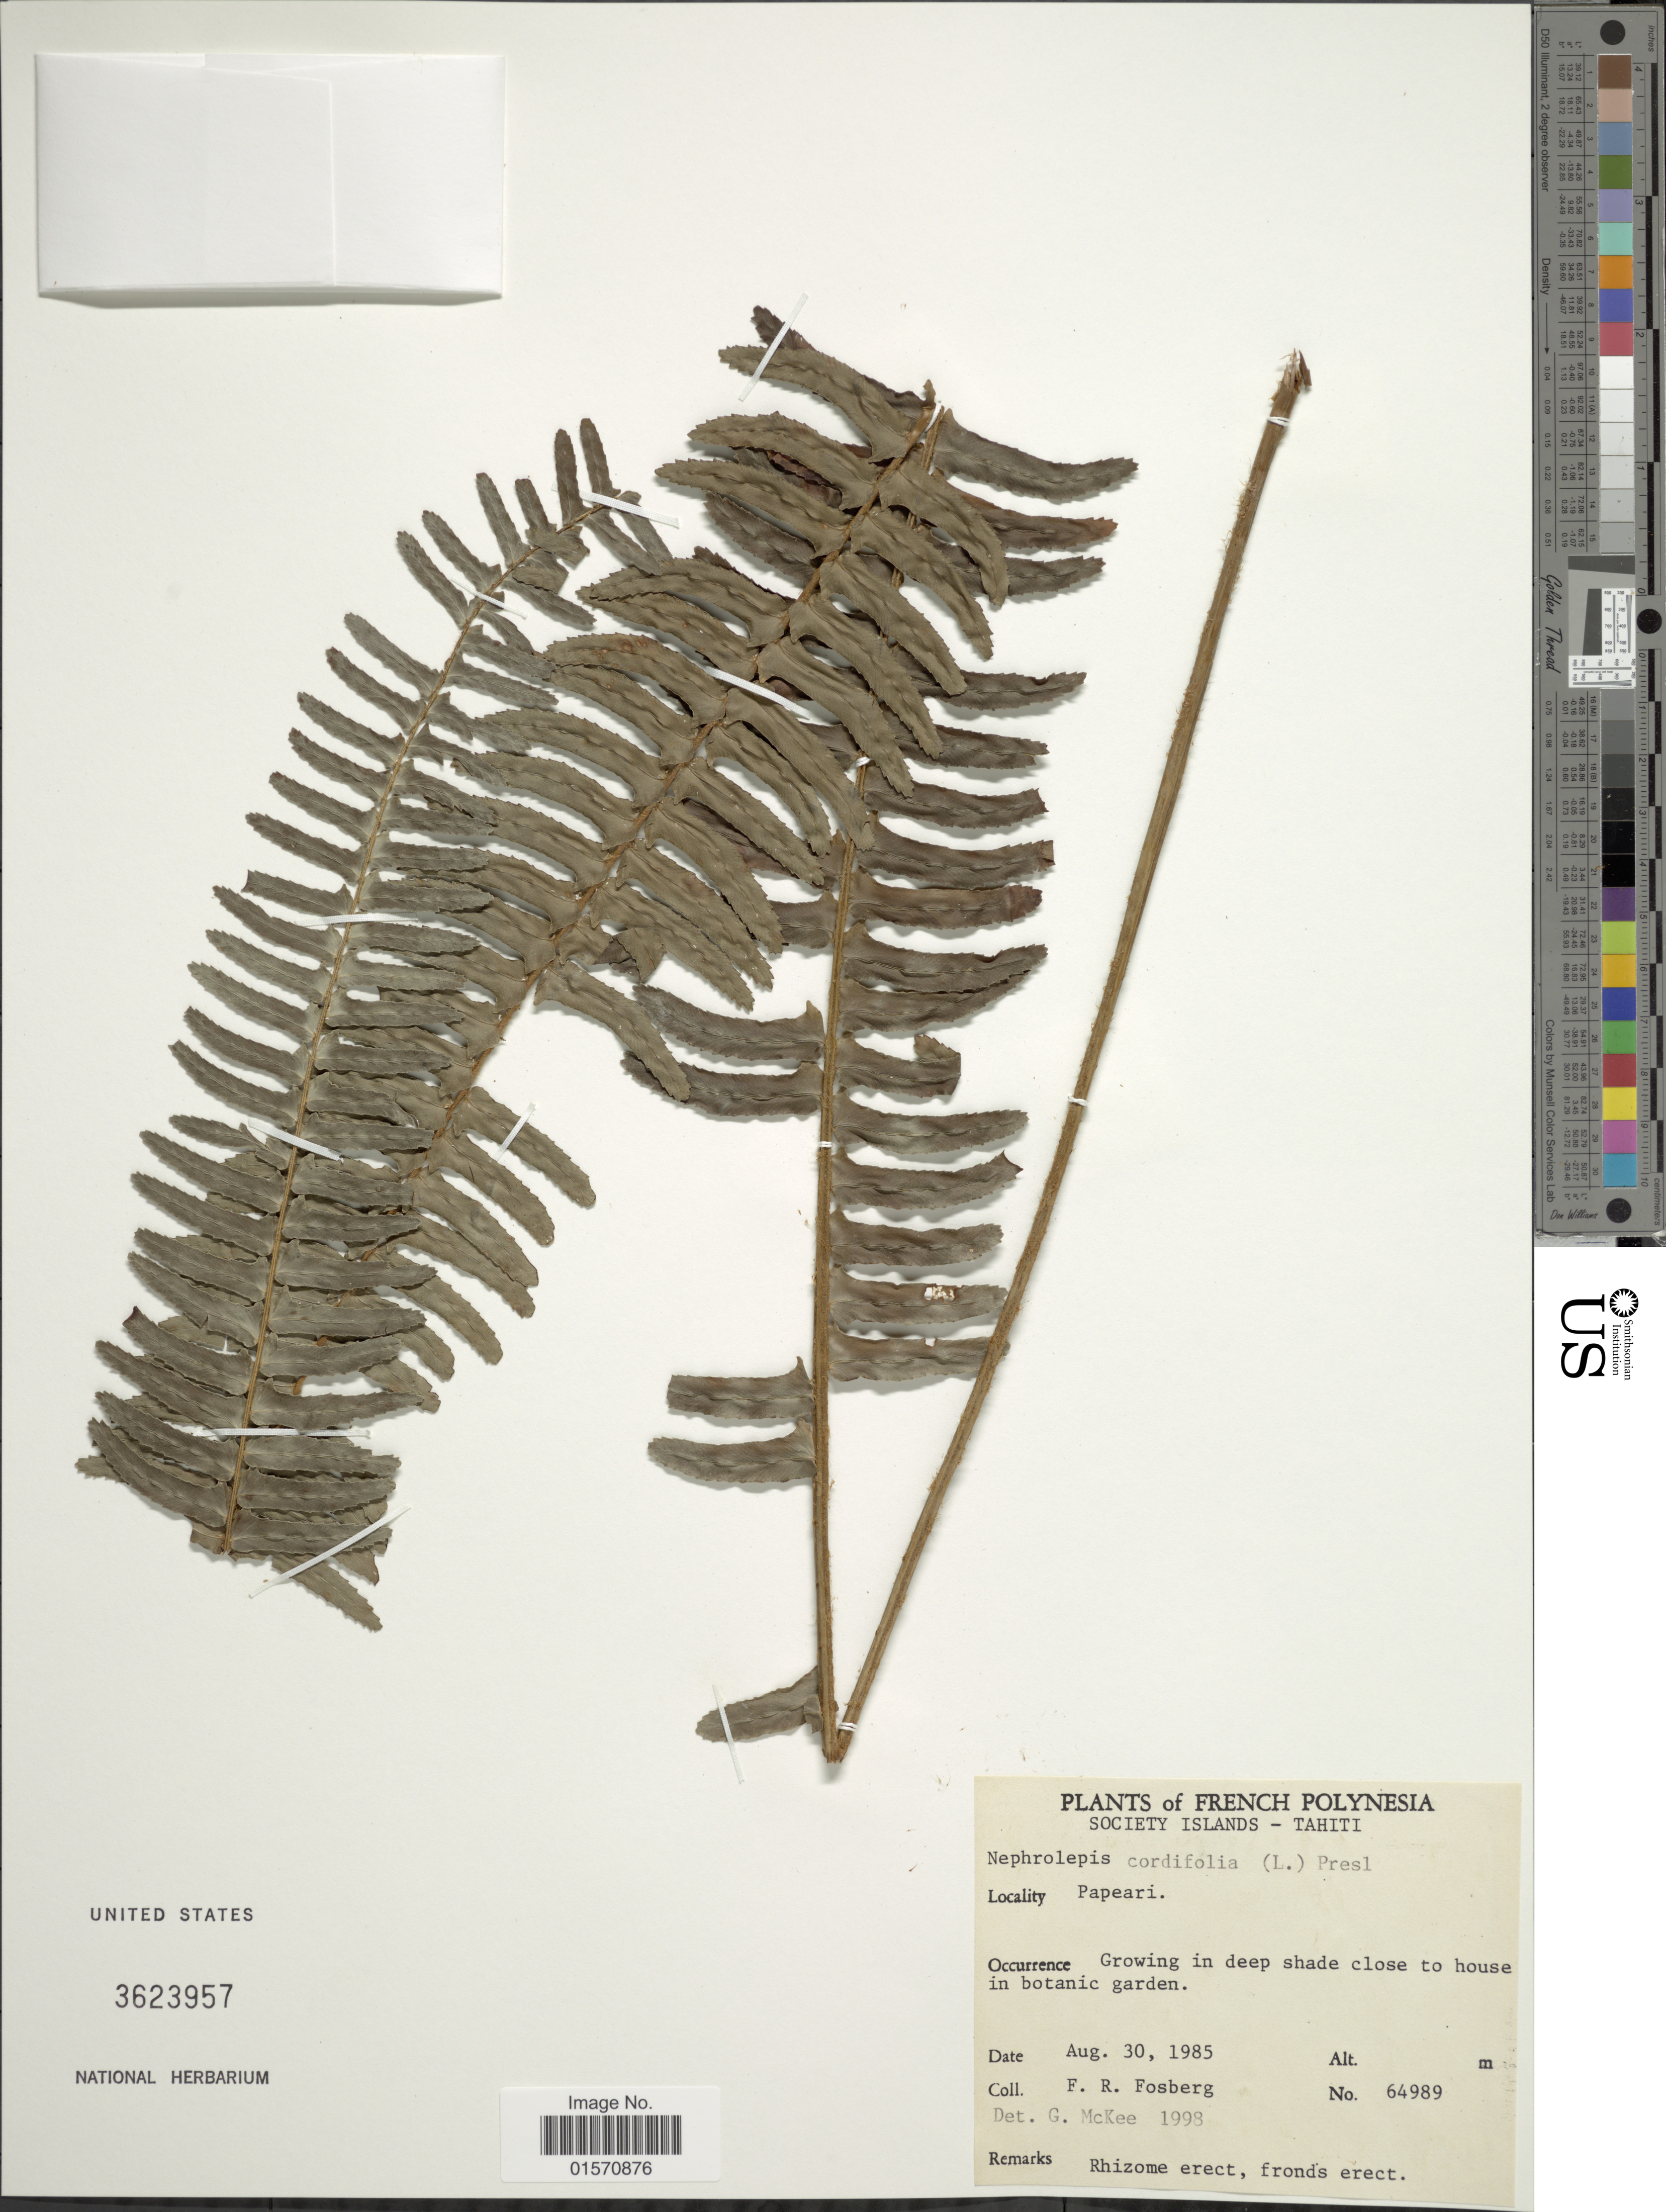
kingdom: Plantae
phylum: Tracheophyta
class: Polypodiopsida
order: Polypodiales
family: Nephrolepidaceae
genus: Nephrolepis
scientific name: Nephrolepis cordifolia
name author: (L.) C. Presl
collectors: F. R. Fosberg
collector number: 64989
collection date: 1985-08-30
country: French Polynesia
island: Tahiti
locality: Society Islands - Tahiti. Papeari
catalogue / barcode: US 3623957